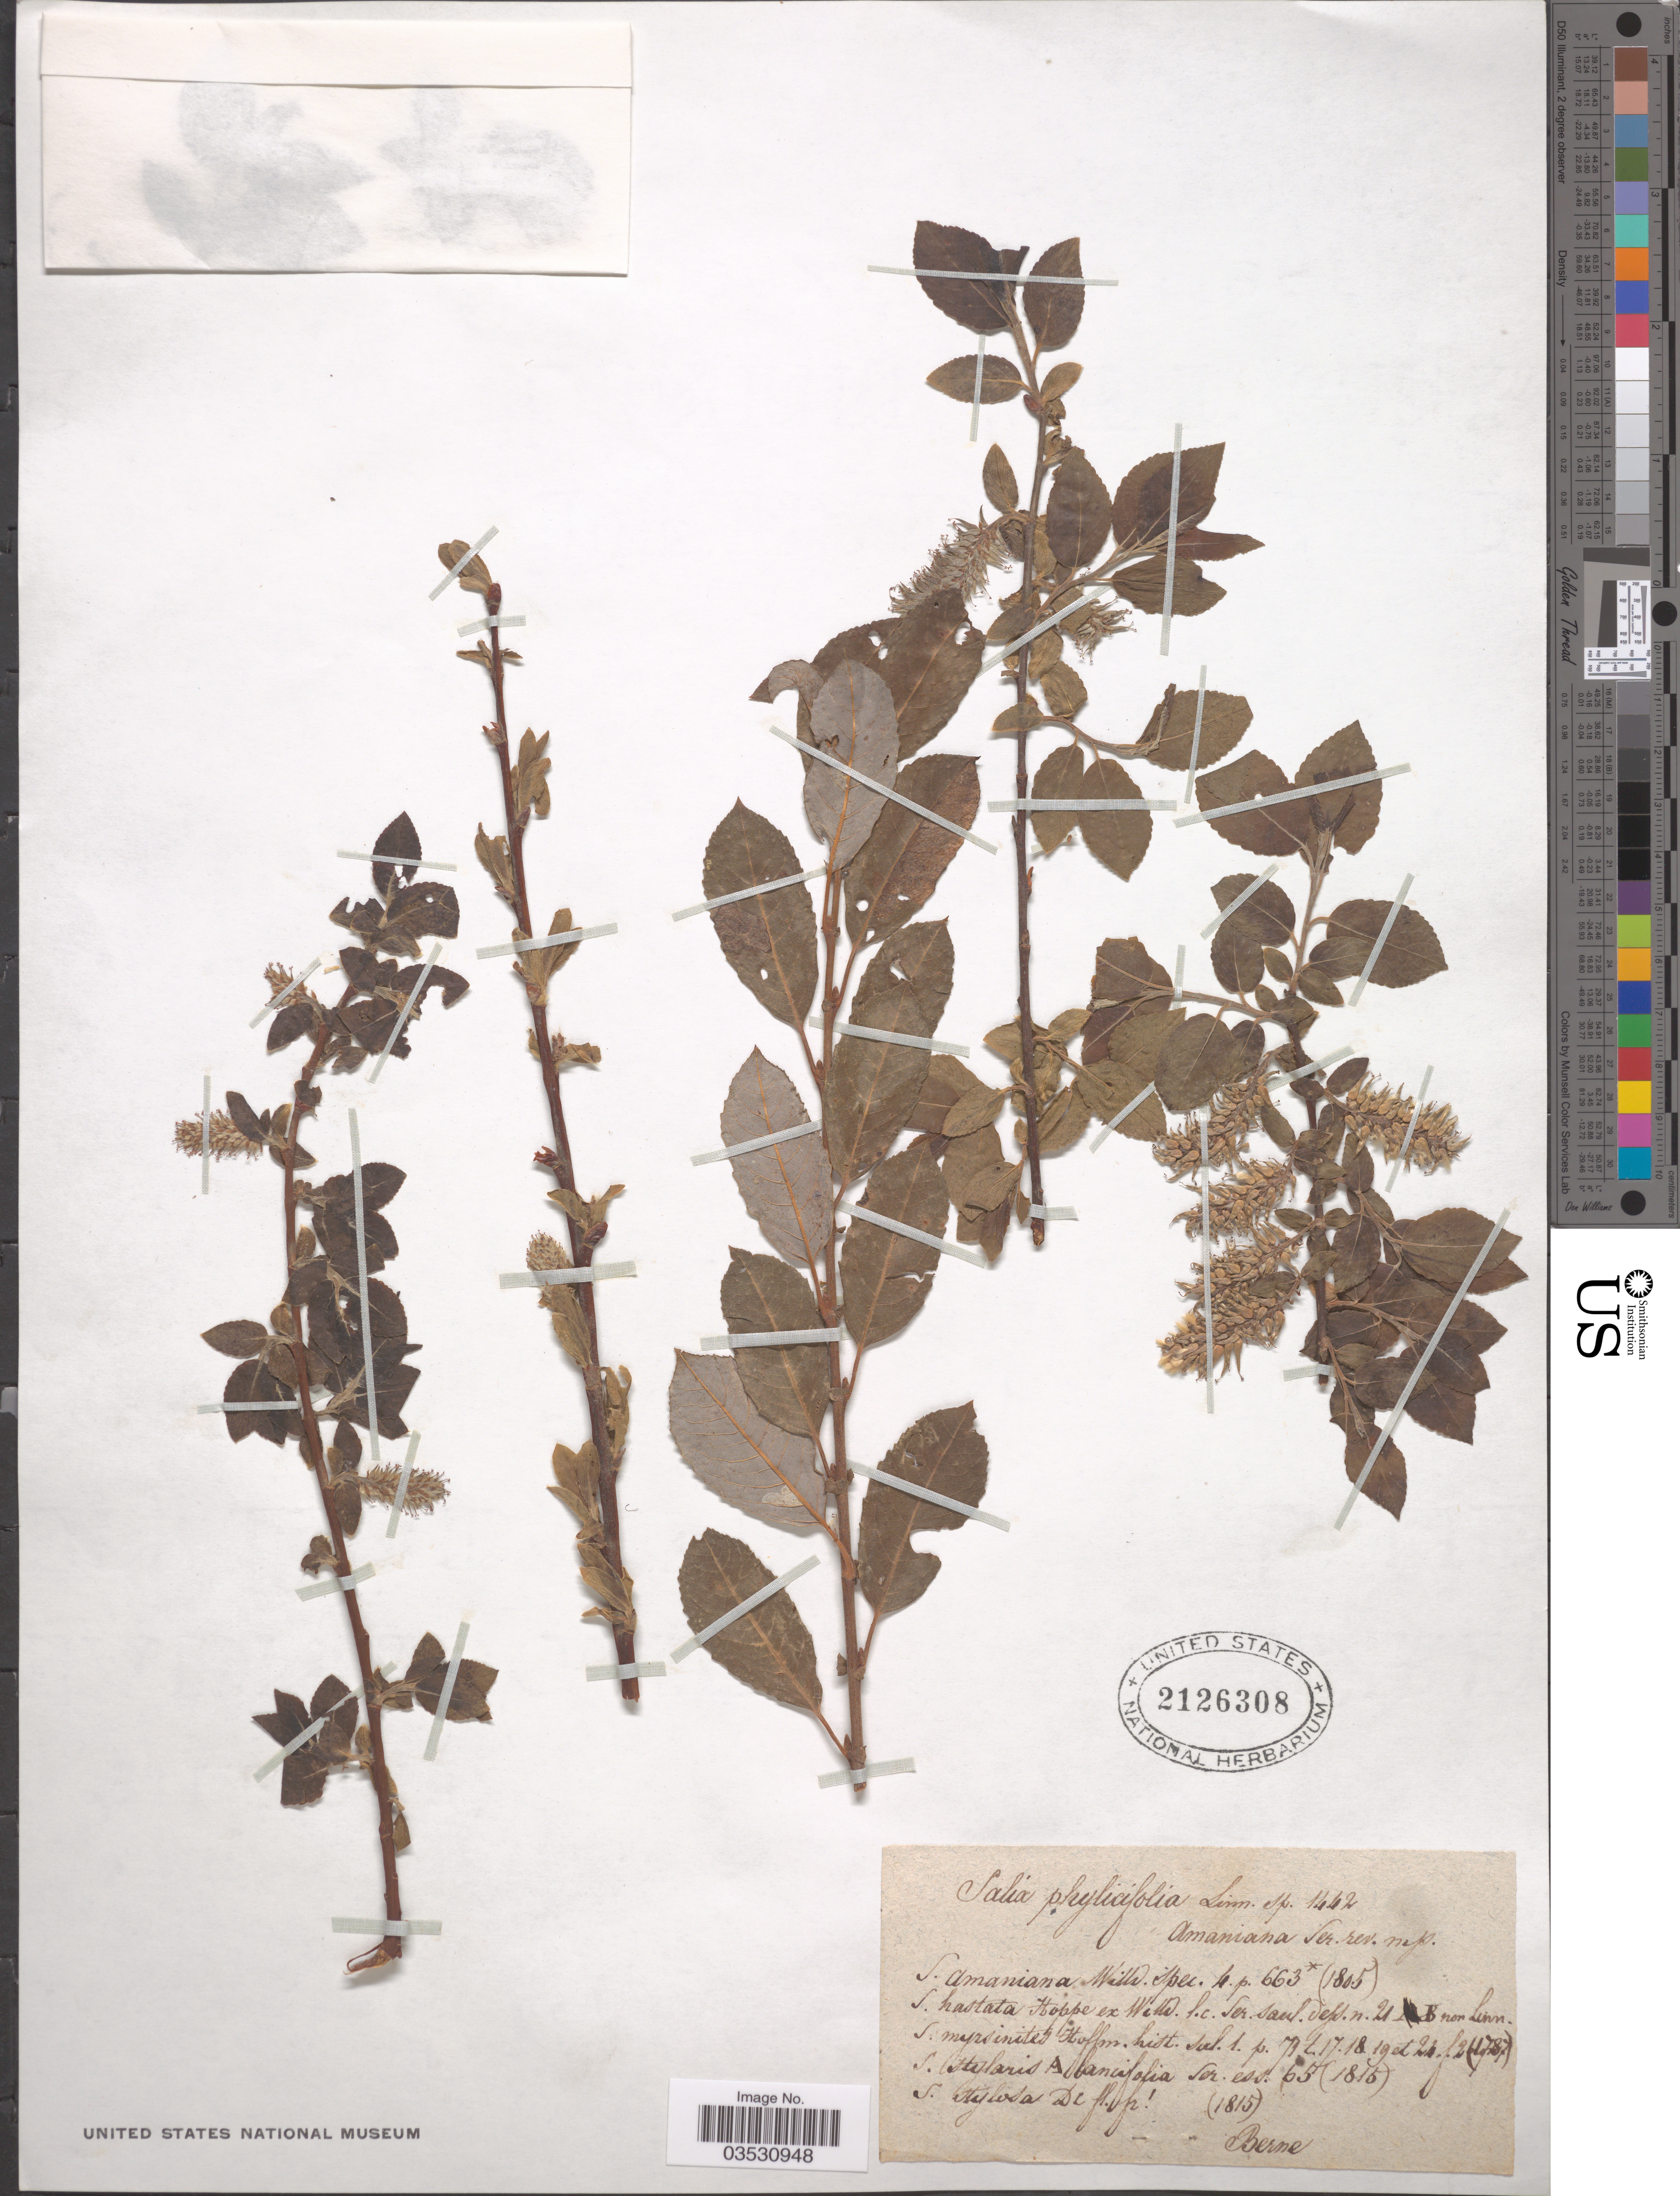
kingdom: Plantae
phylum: Tracheophyta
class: Magnoliopsida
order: Malpighiales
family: Salicaceae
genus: Salix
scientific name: Salix phylicifolia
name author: L.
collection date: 1805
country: Switzerland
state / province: Bern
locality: Berne.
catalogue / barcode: US 2126308